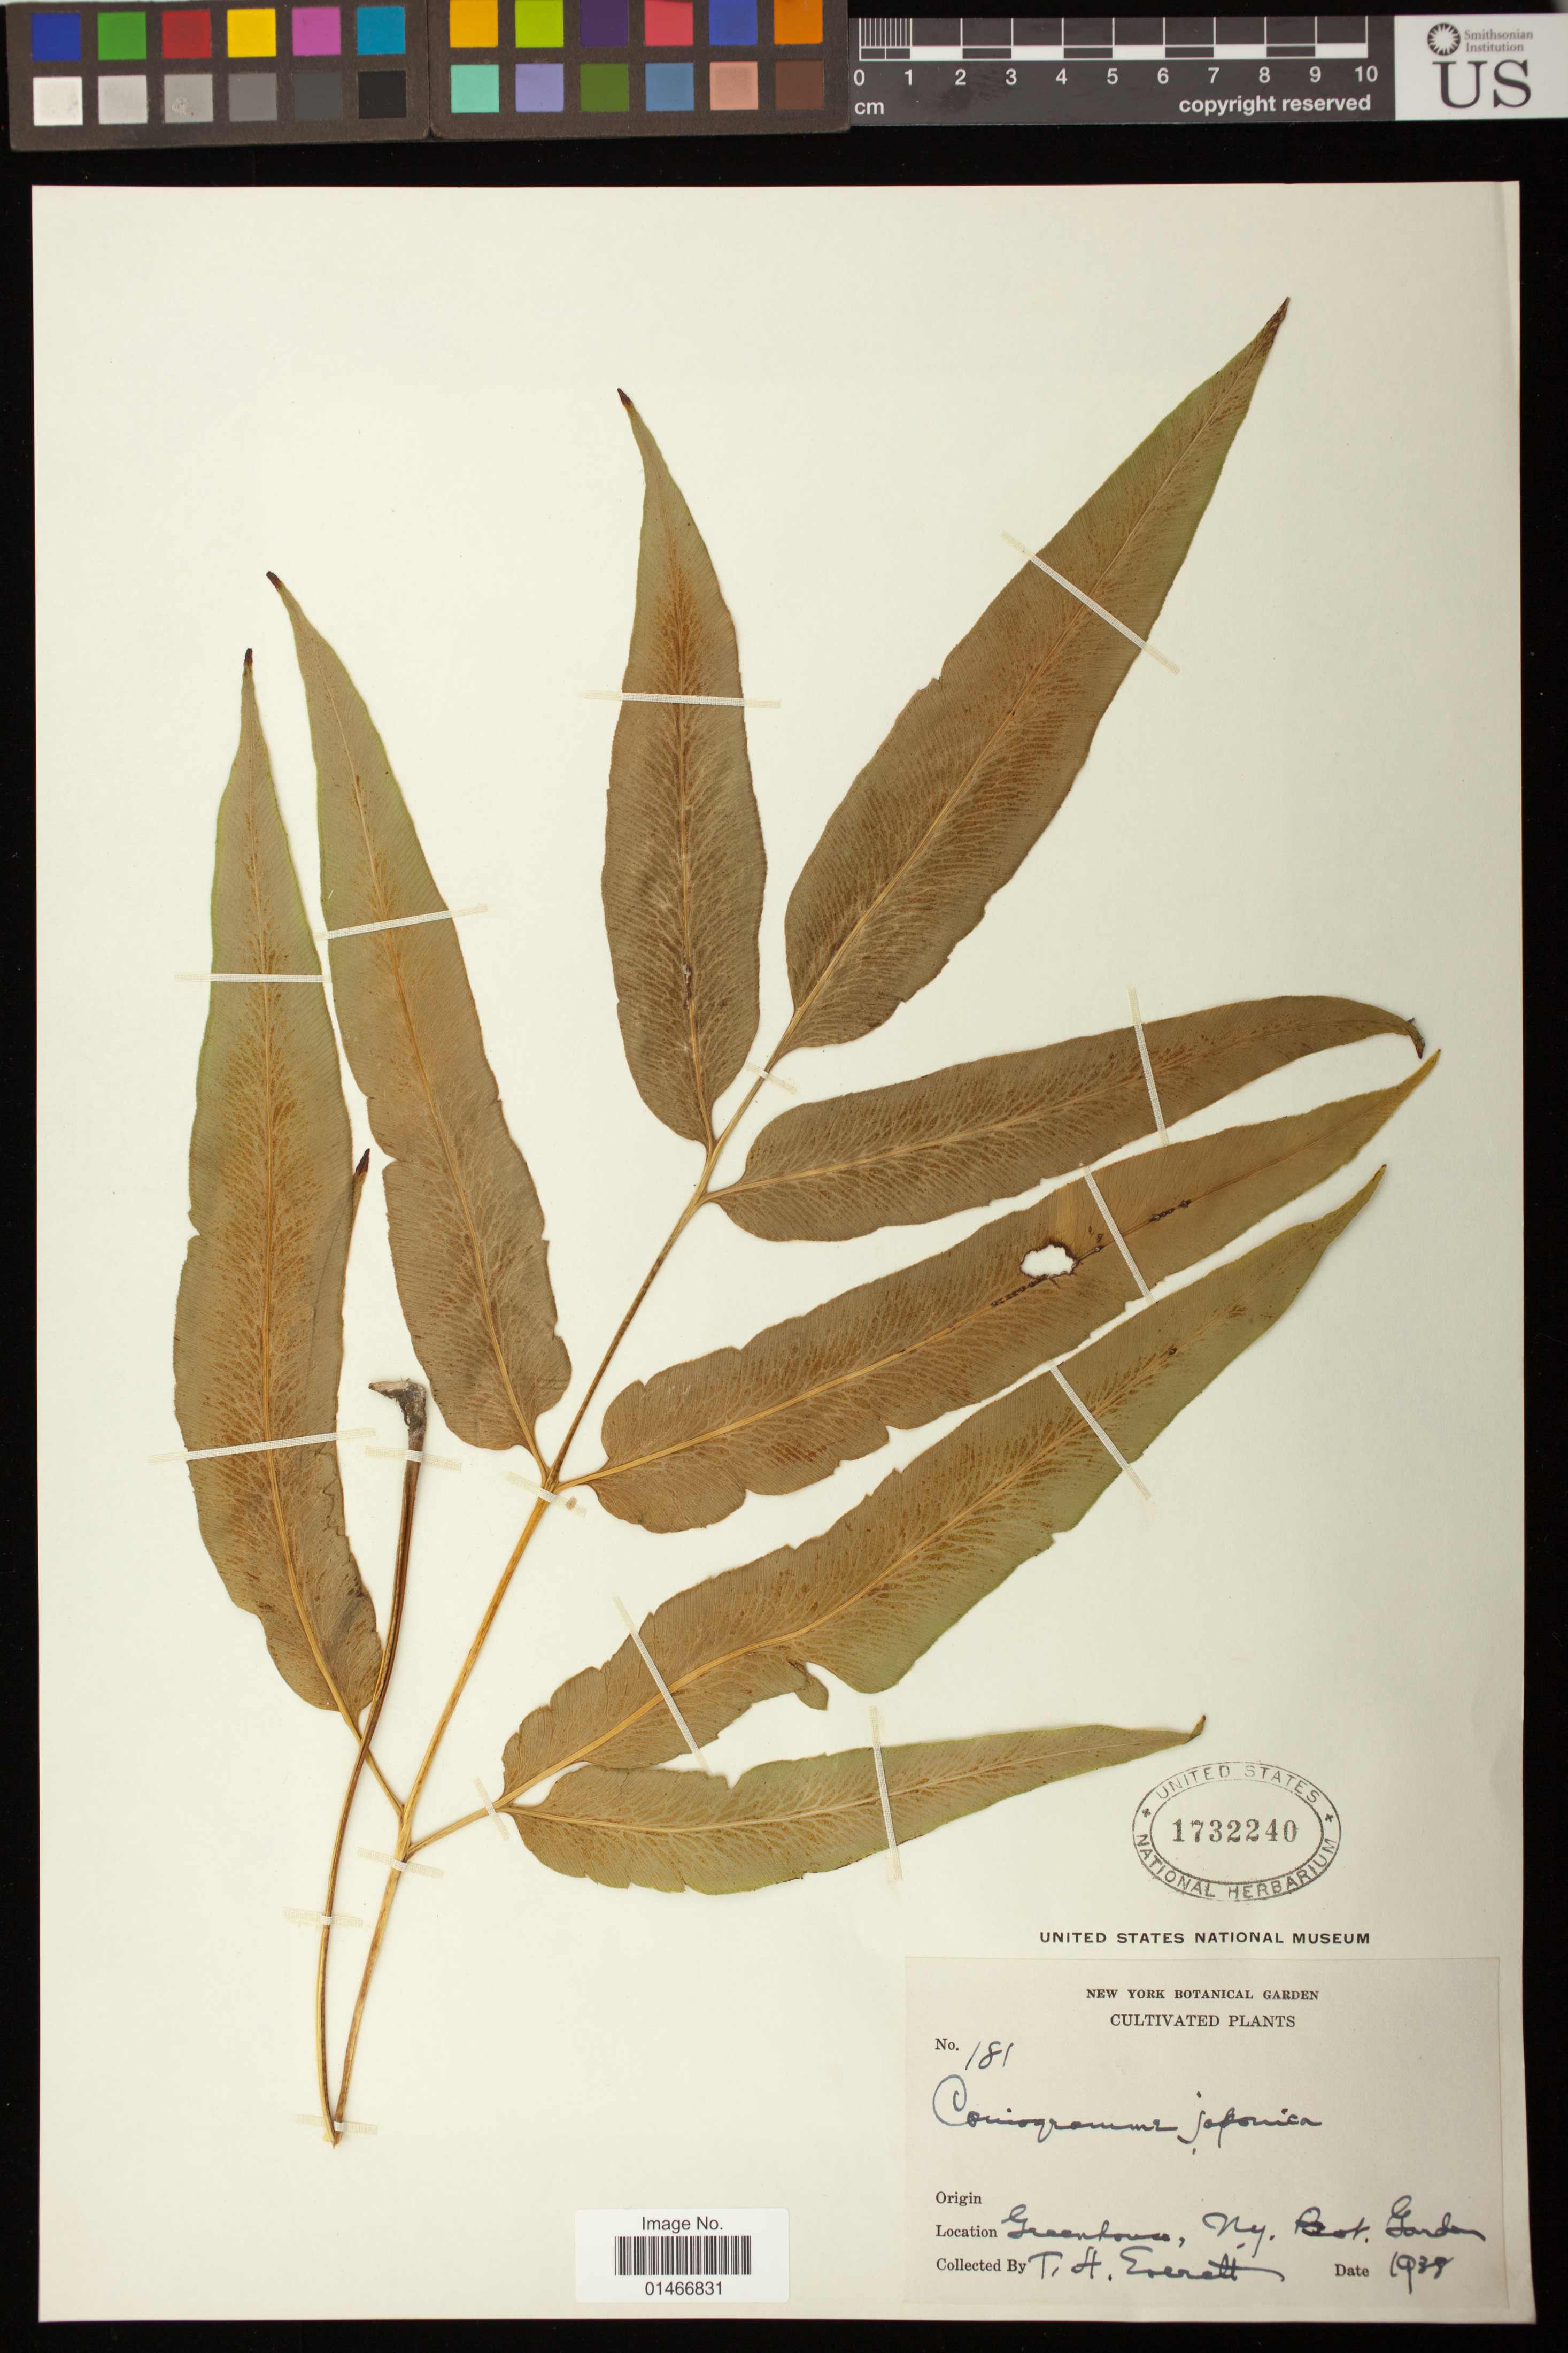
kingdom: Plantae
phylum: Tracheophyta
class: Polypodiopsida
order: Polypodiales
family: Pteridaceae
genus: Coniogramme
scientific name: Coniogramme japonica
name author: (Thunb. ex Murray) Diels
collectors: T. Everett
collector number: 181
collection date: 1938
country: United States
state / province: New York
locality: Greenhouses, NY Botanic Gardens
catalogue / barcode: US 1732240